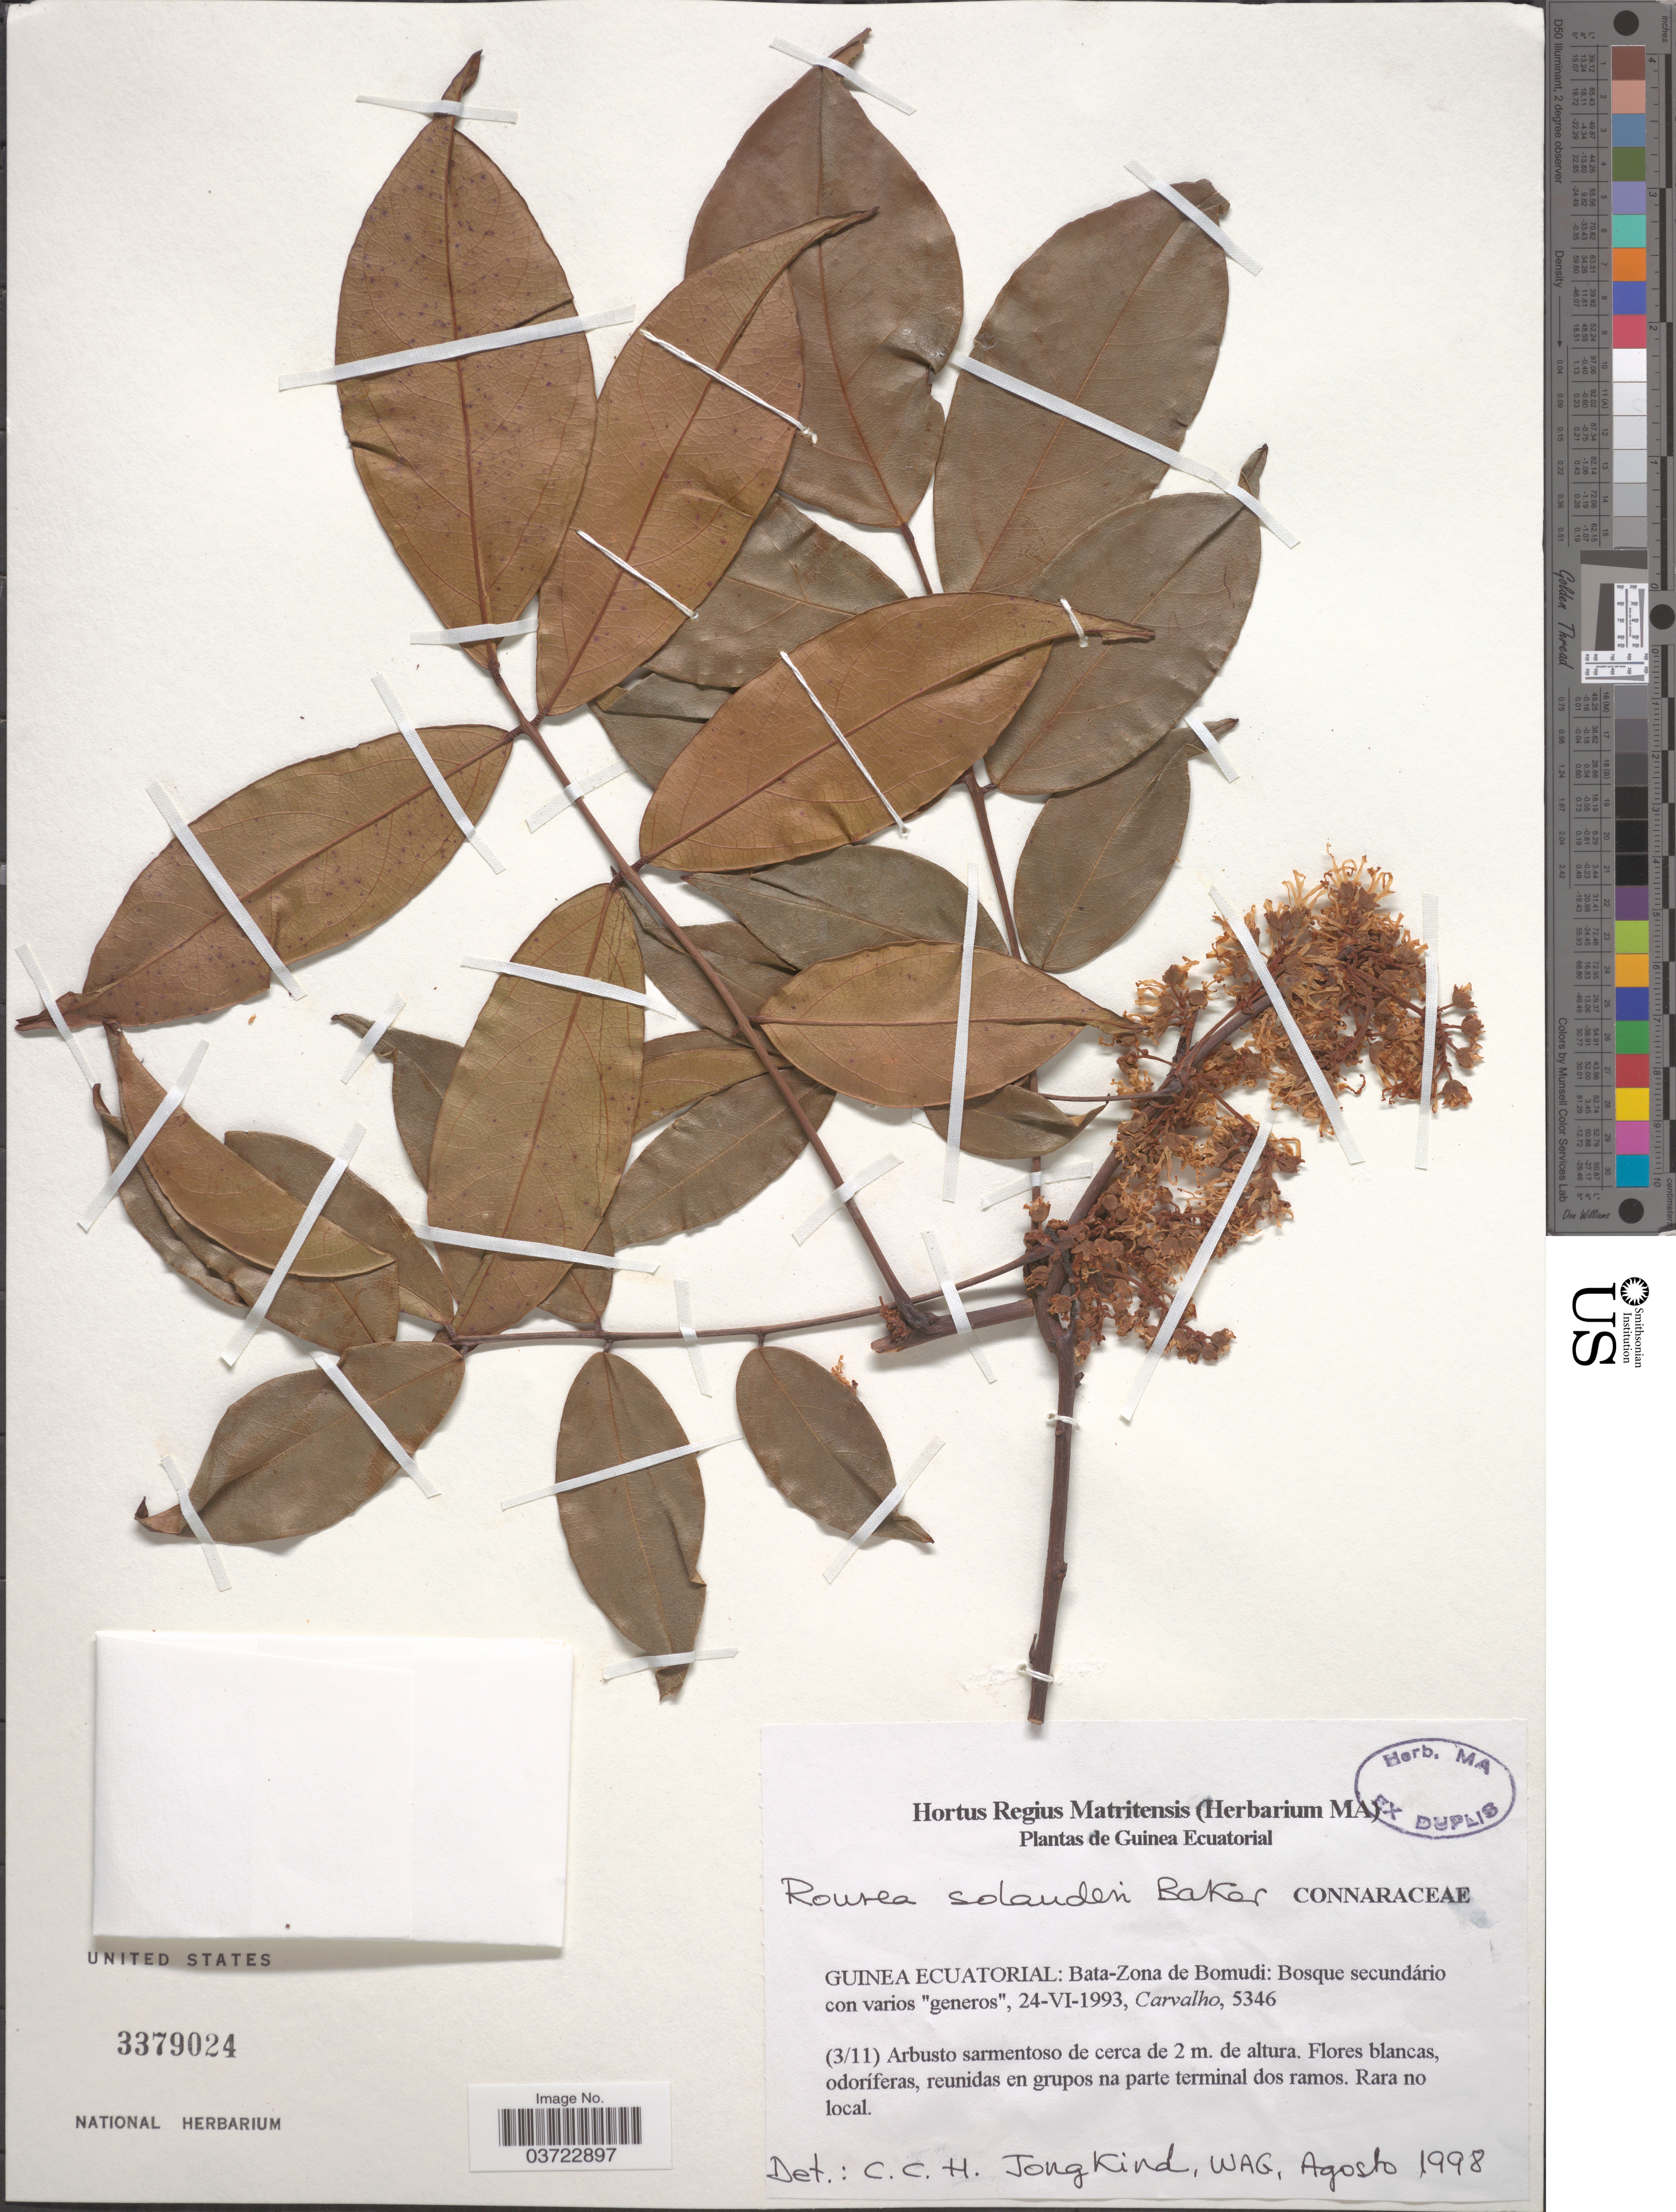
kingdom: Plantae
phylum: Tracheophyta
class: Magnoliopsida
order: Oxalidales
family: Connaraceae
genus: Rourea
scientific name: Rourea solanderi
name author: Baker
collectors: Carvalho, --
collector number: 5346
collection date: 1993-06-24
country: Equatorial Guinea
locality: Bata-Zona de Bomudi.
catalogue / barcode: US 3379024